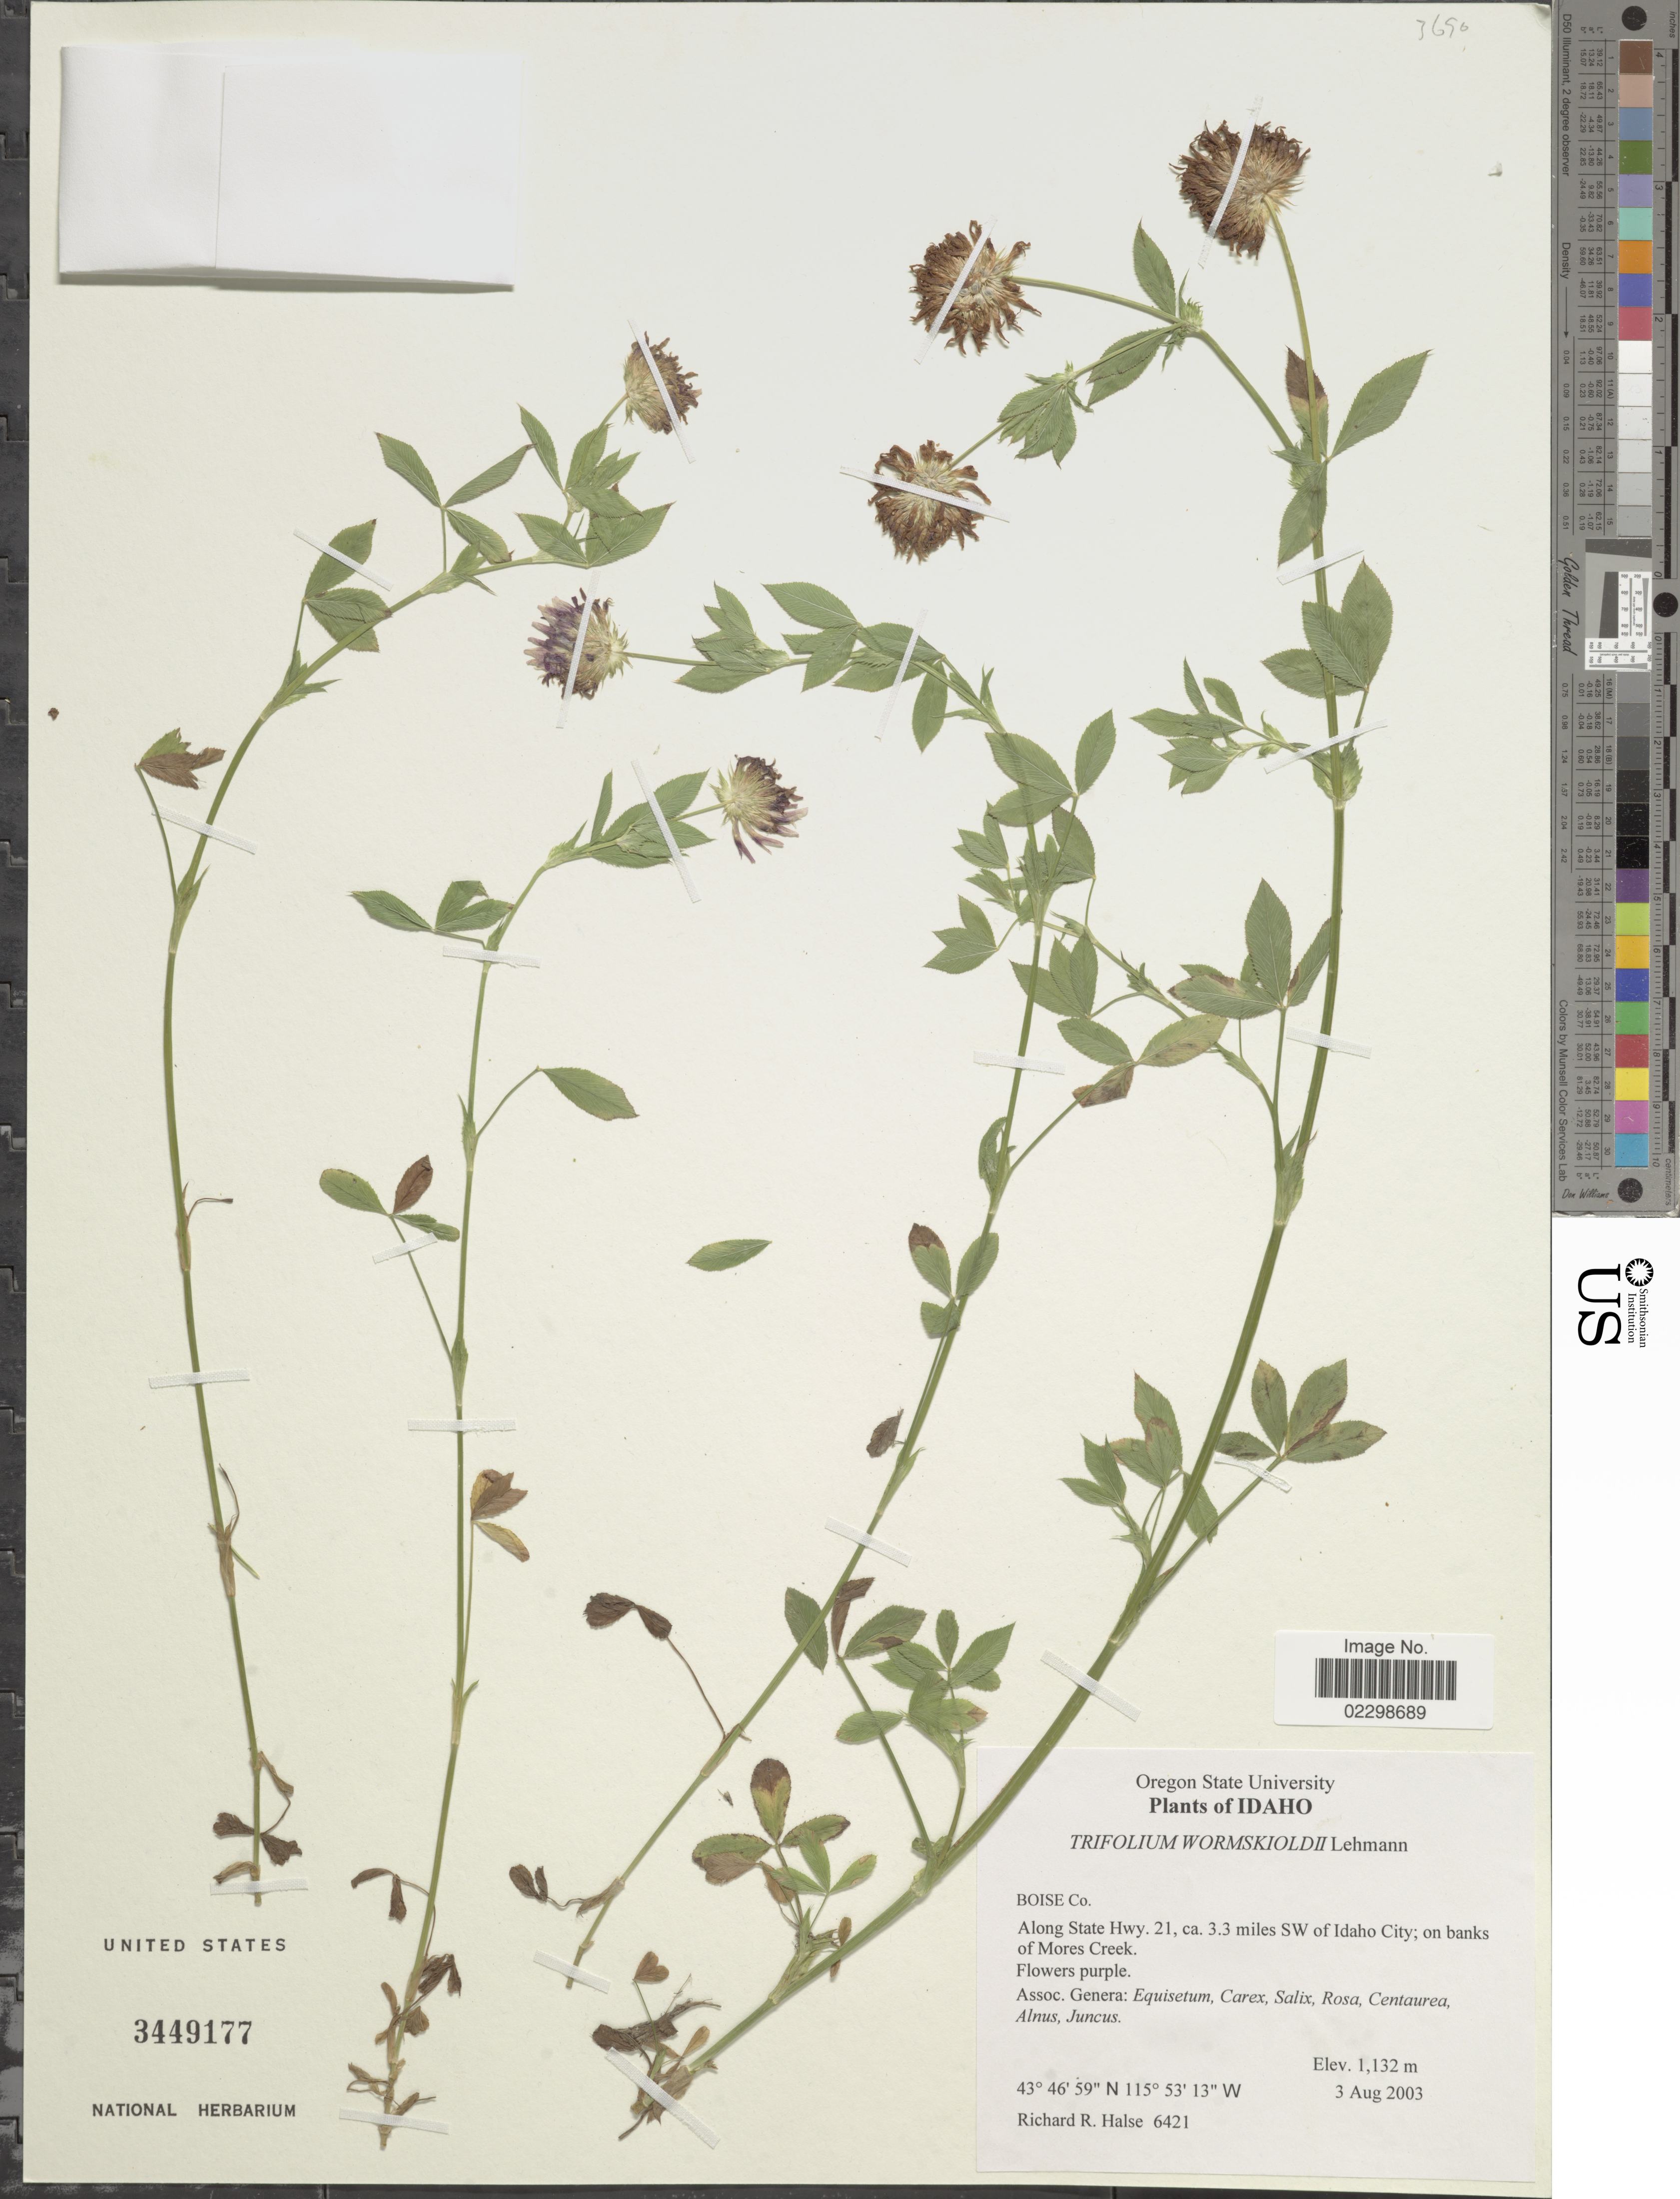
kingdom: Plantae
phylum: Tracheophyta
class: Magnoliopsida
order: Fabales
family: Fabaceae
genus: Trifolium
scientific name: Trifolium wormskioldii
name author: Lehm.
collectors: R. Halse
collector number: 6421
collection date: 2003-08-03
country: United States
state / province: Idaho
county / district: Boise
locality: along State Hwy. 21, ca 3.3 miles SW of Idaho City, on banks of Mores Creek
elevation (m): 1132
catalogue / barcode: US 3449177